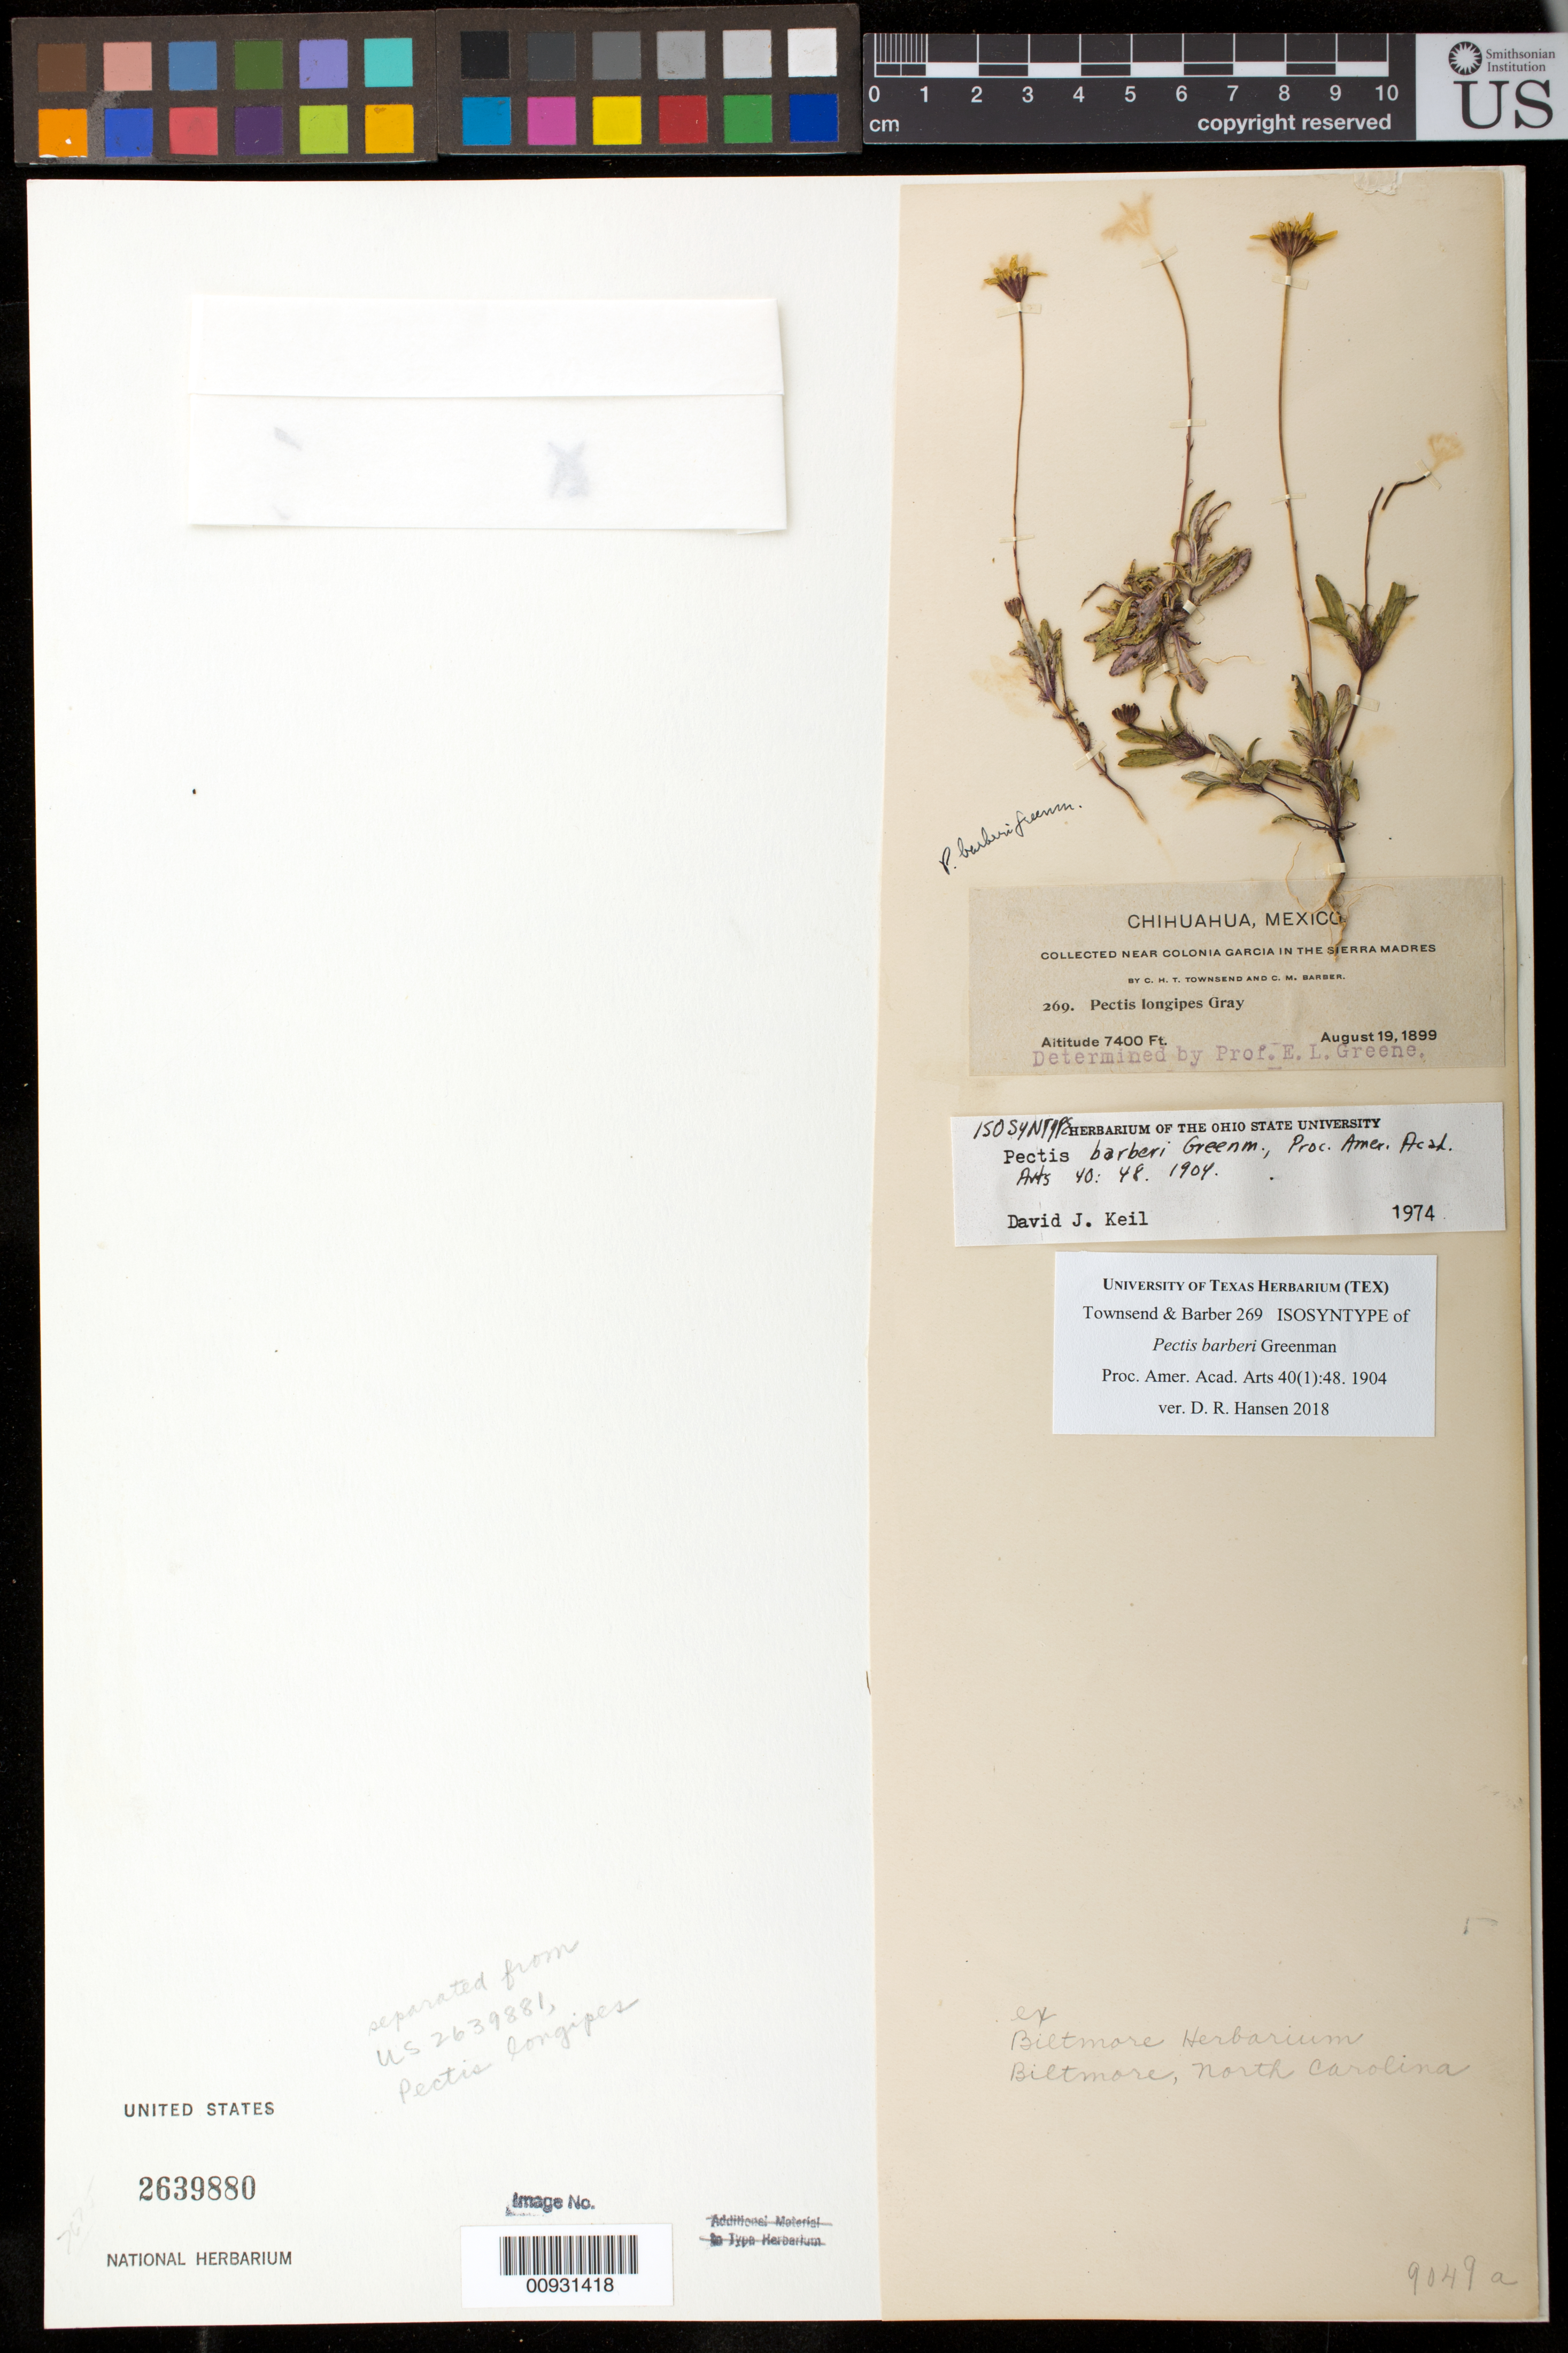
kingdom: Plantae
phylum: Tracheophyta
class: Magnoliopsida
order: Asterales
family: Asteraceae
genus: Pectis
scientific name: Pectis barberi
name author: Greenm.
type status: Isosyntype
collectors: C. H. T. Townsend & C. Barber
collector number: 269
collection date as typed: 19 Aug 1899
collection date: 1899-08-19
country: Mexico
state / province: Chihuahua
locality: Near Colonía Garcia in The Sierra Madres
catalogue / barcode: US 2639880